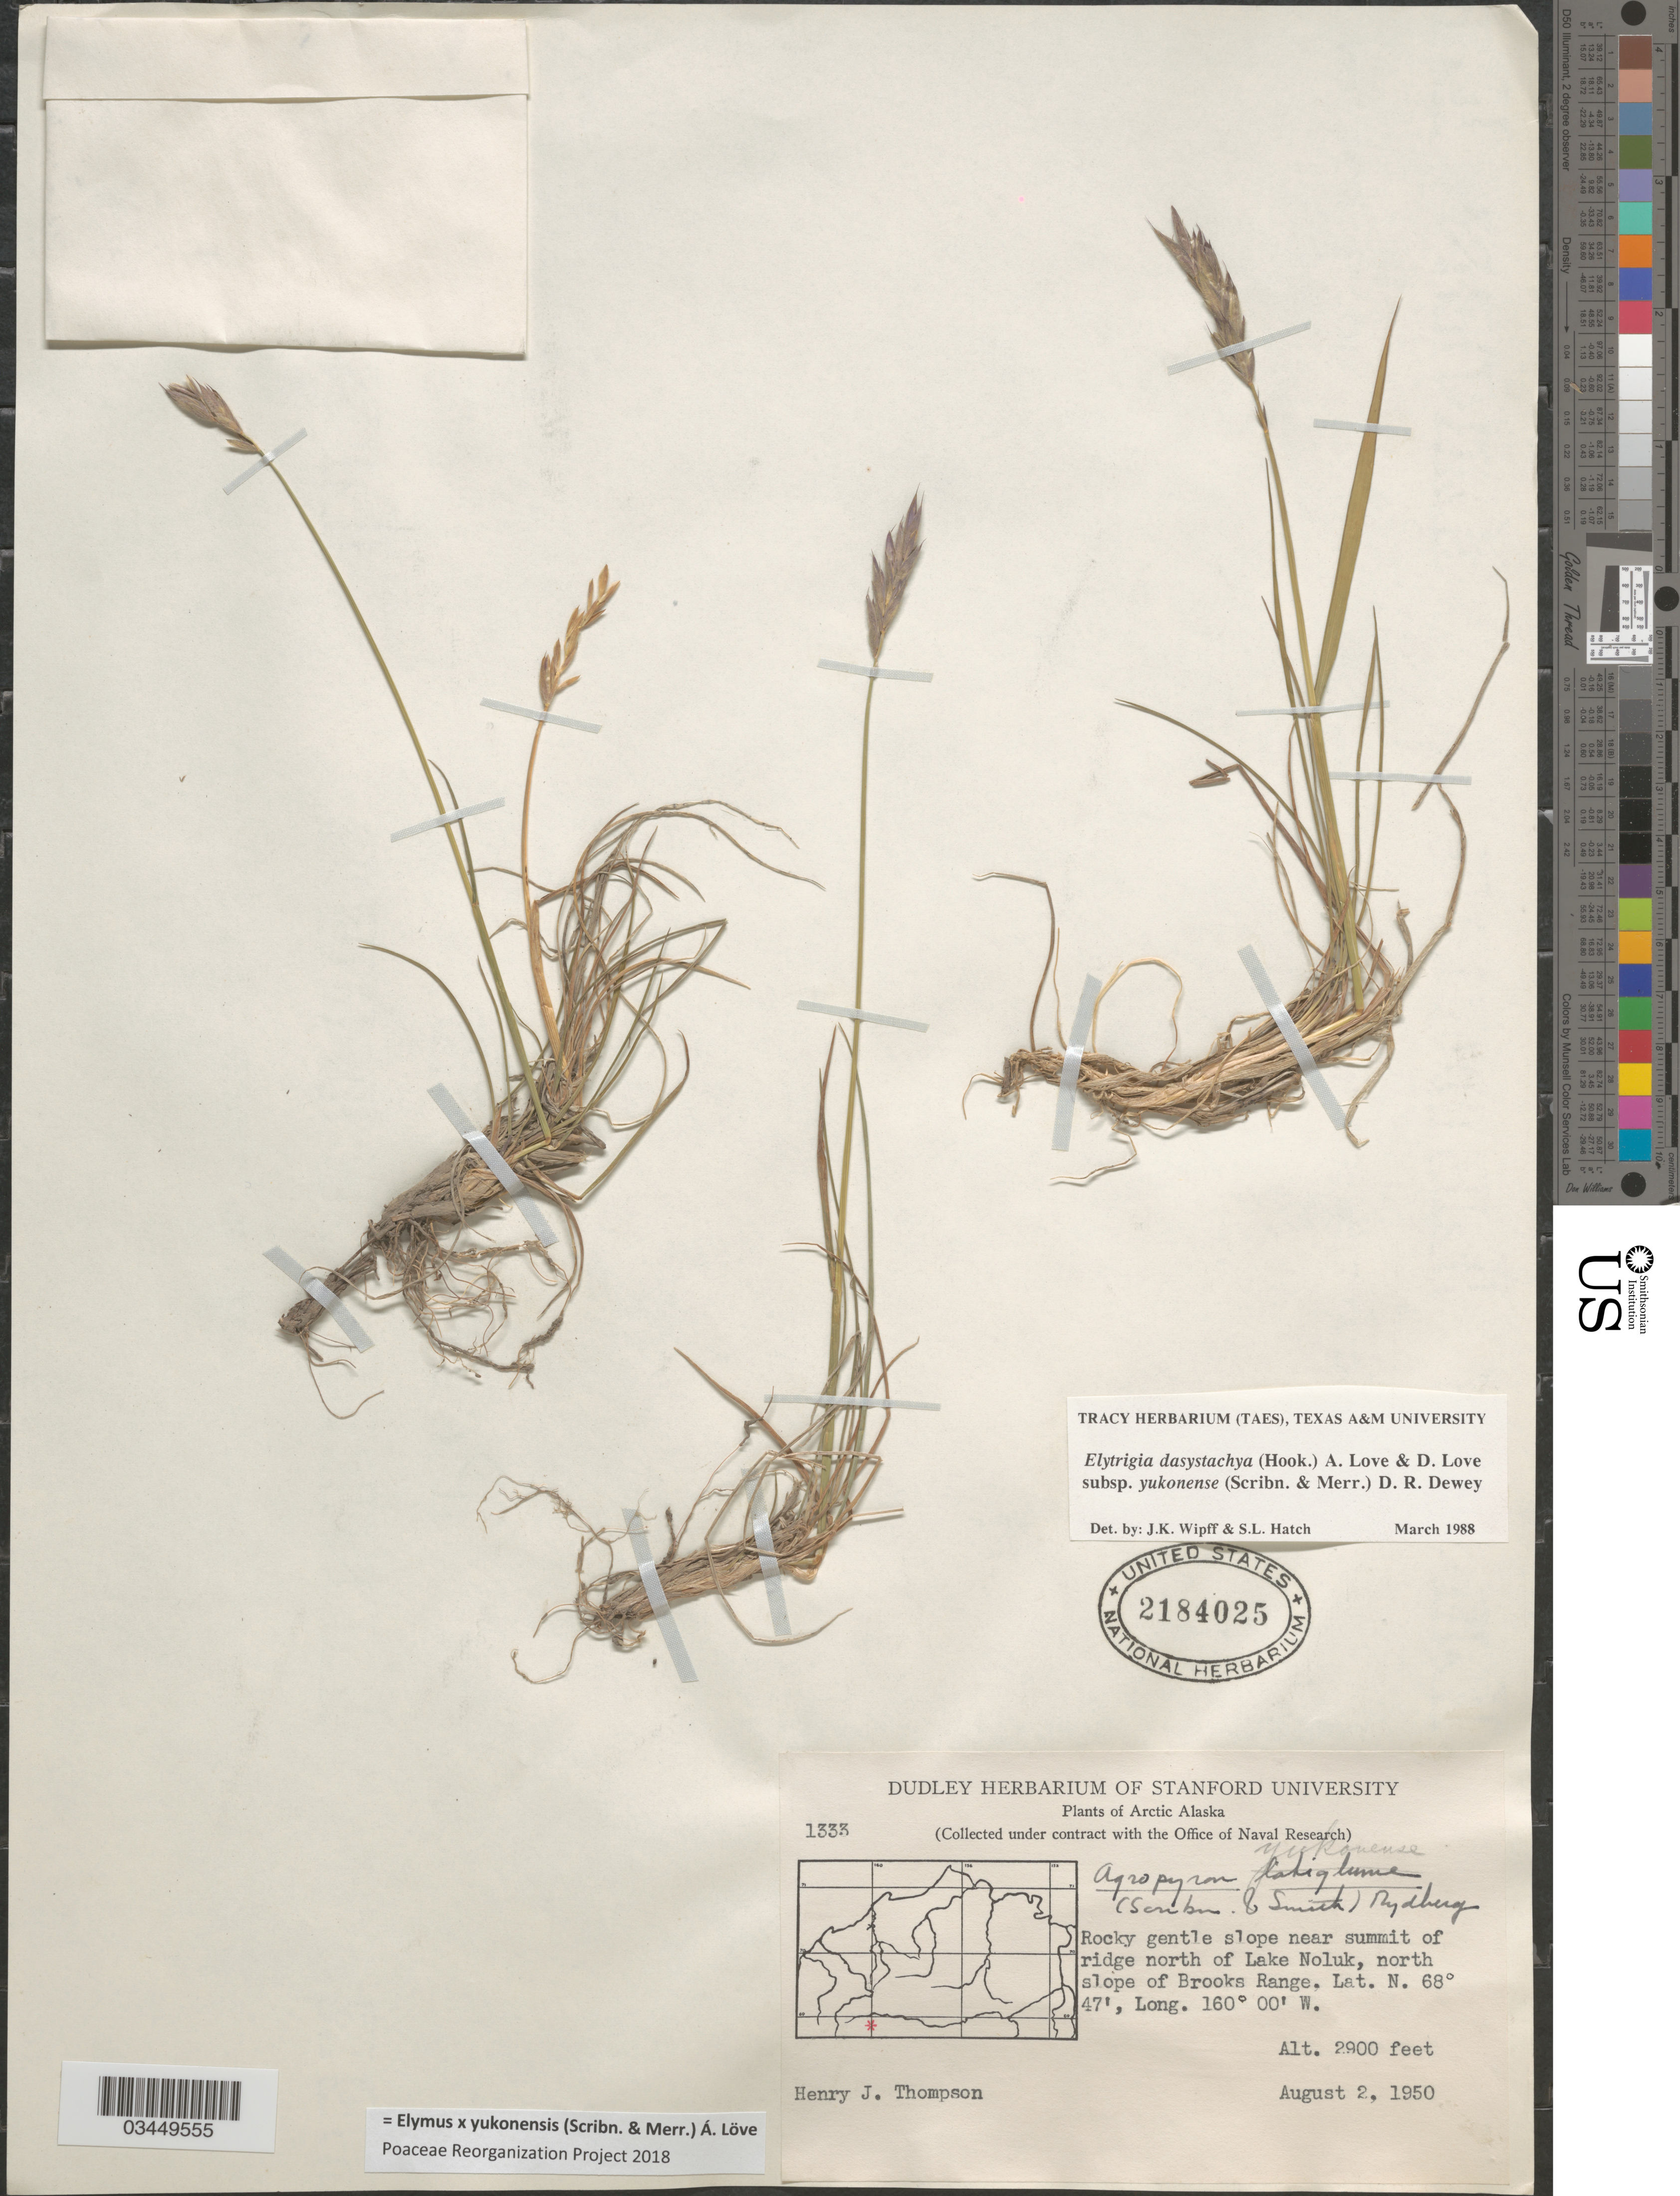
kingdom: Plantae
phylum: Tracheophyta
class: Liliopsida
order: Poales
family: Poaceae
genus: Elymus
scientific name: Elymus x yukonensis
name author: (Scribn. & Merr.) Á. Löve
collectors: H. J. Thompson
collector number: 1333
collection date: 1950-08-02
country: United States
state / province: Alaska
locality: Arctic Alaska. Rocky gentle slope near summit of ridge north of Lake Noluk, north slope of Brooks Range.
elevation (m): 884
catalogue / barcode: US 2184025